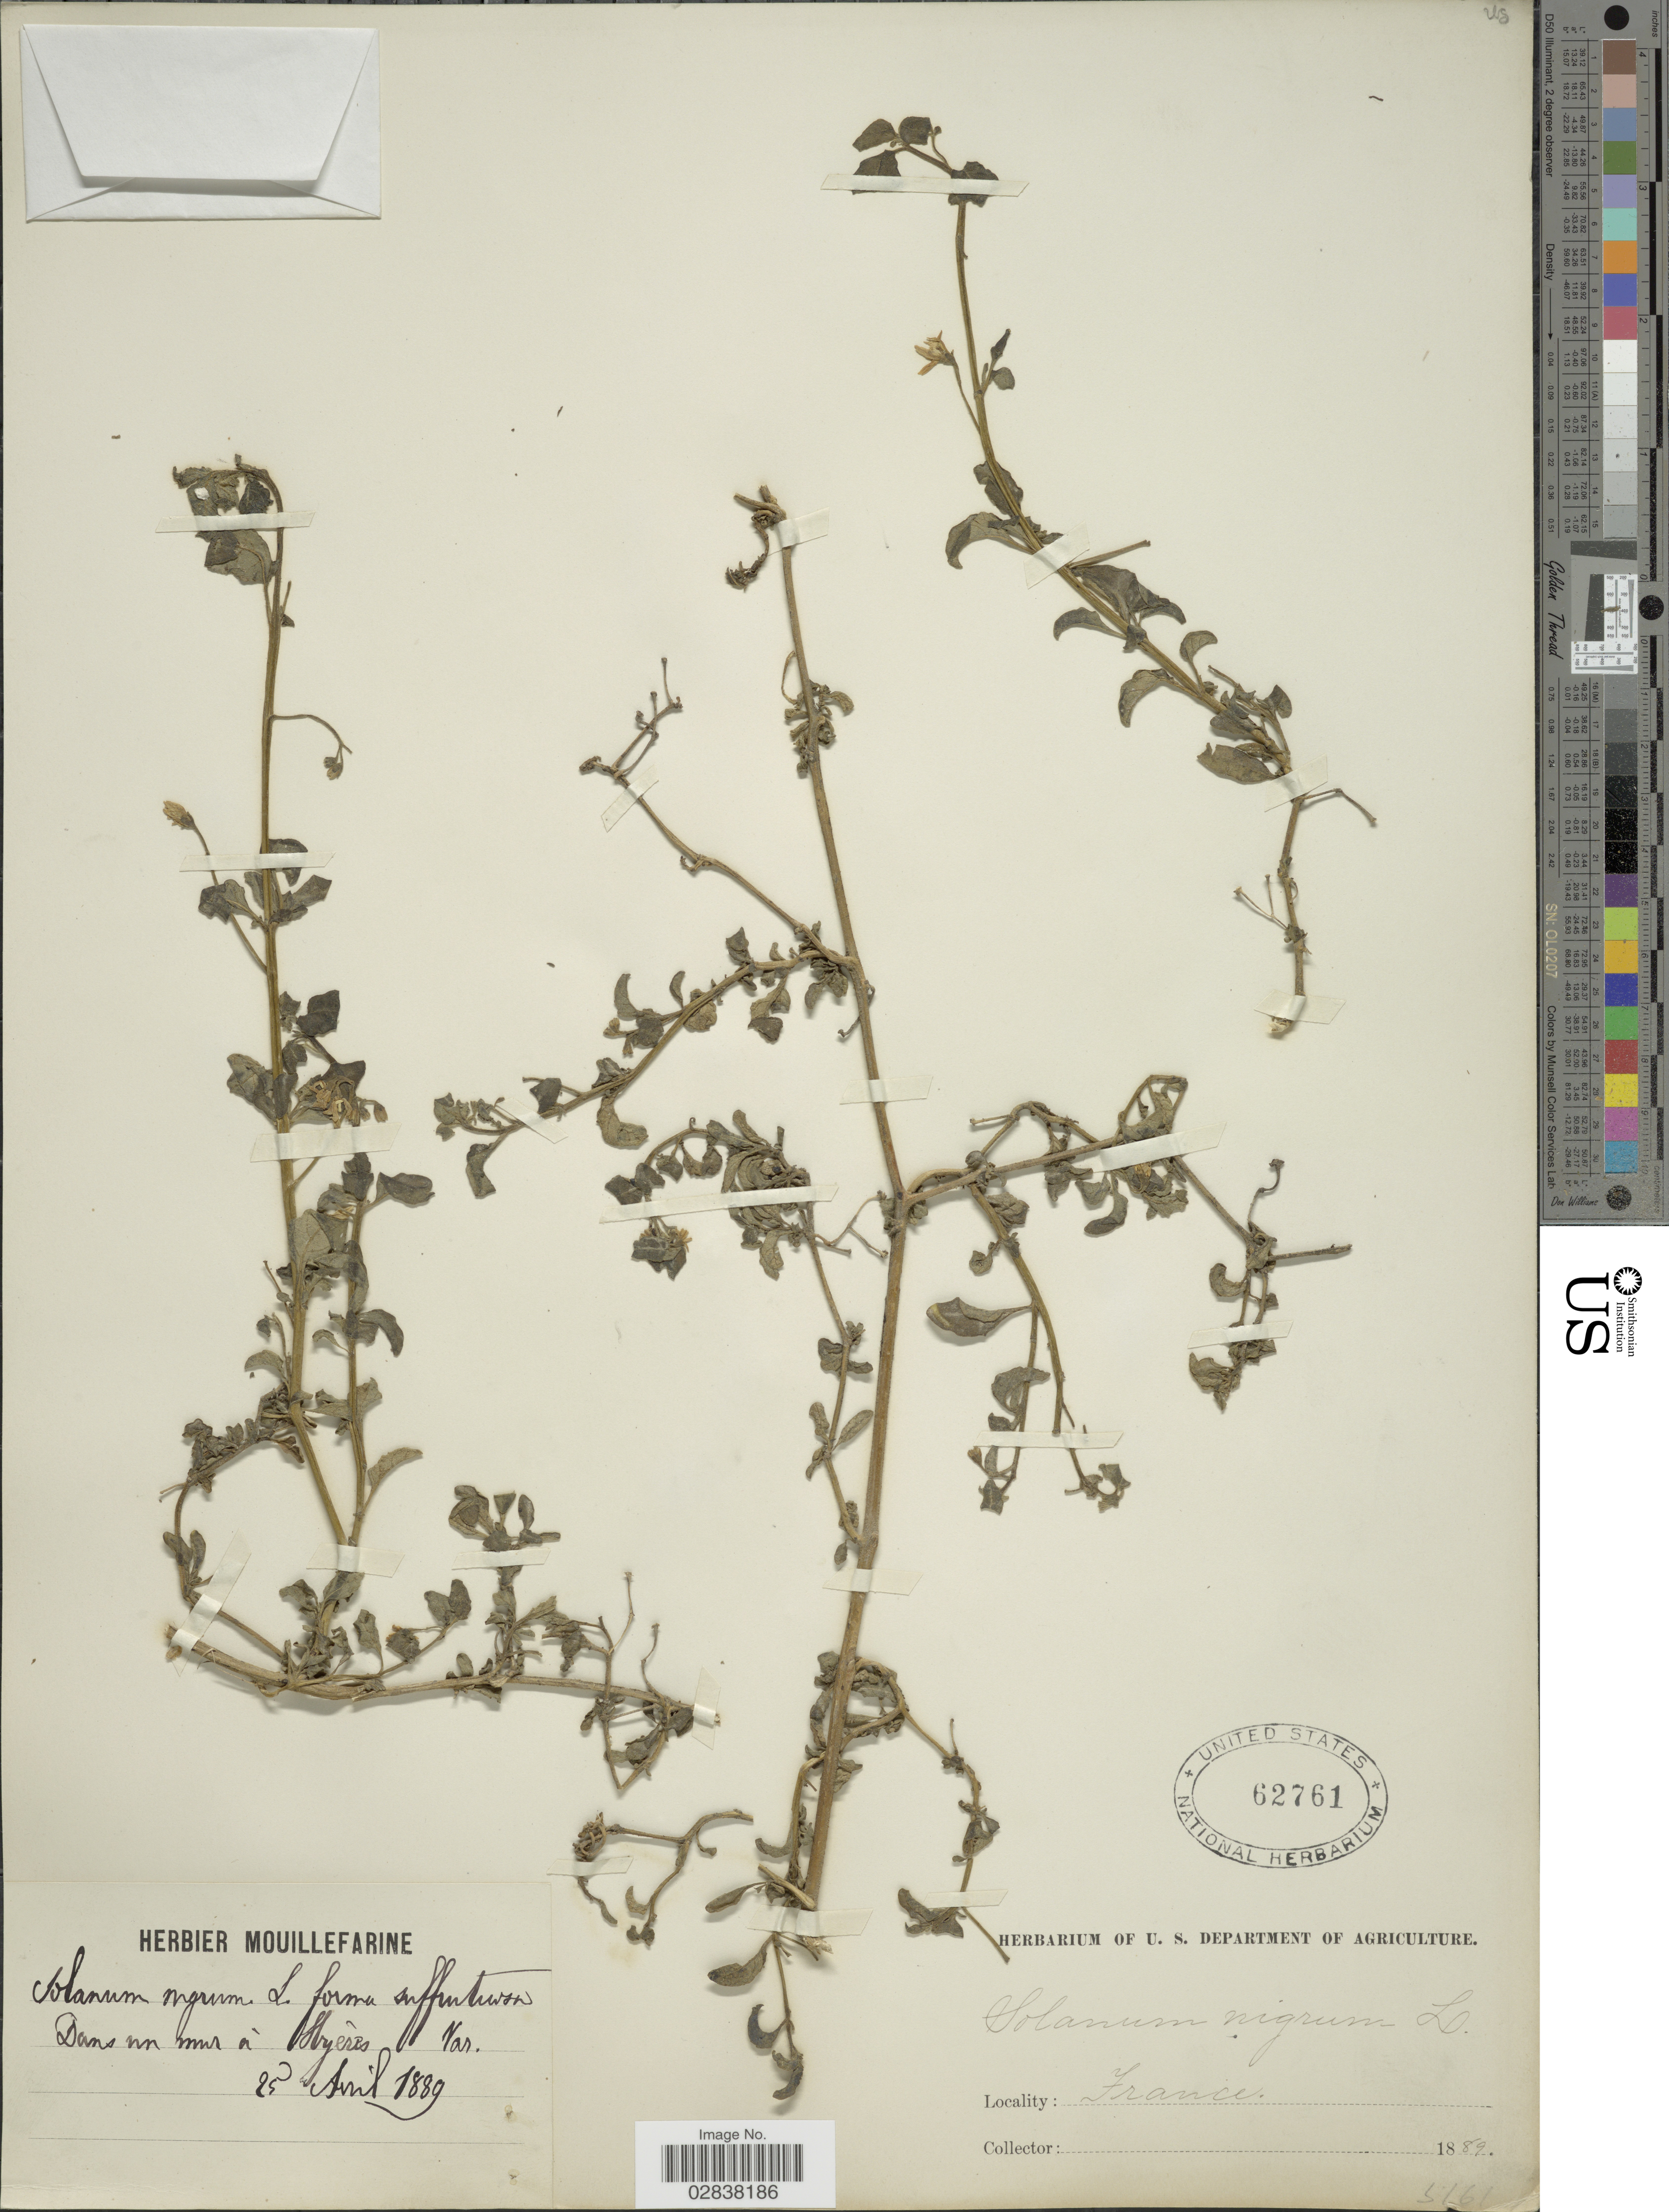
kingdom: Plantae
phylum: Tracheophyta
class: Magnoliopsida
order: Solanales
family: Solanaceae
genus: Solanum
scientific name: Solanum nigrum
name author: L.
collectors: ex herb. Mouillefarine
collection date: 1889-04-25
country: France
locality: Dans un mur á Hyeres.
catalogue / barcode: US 62761